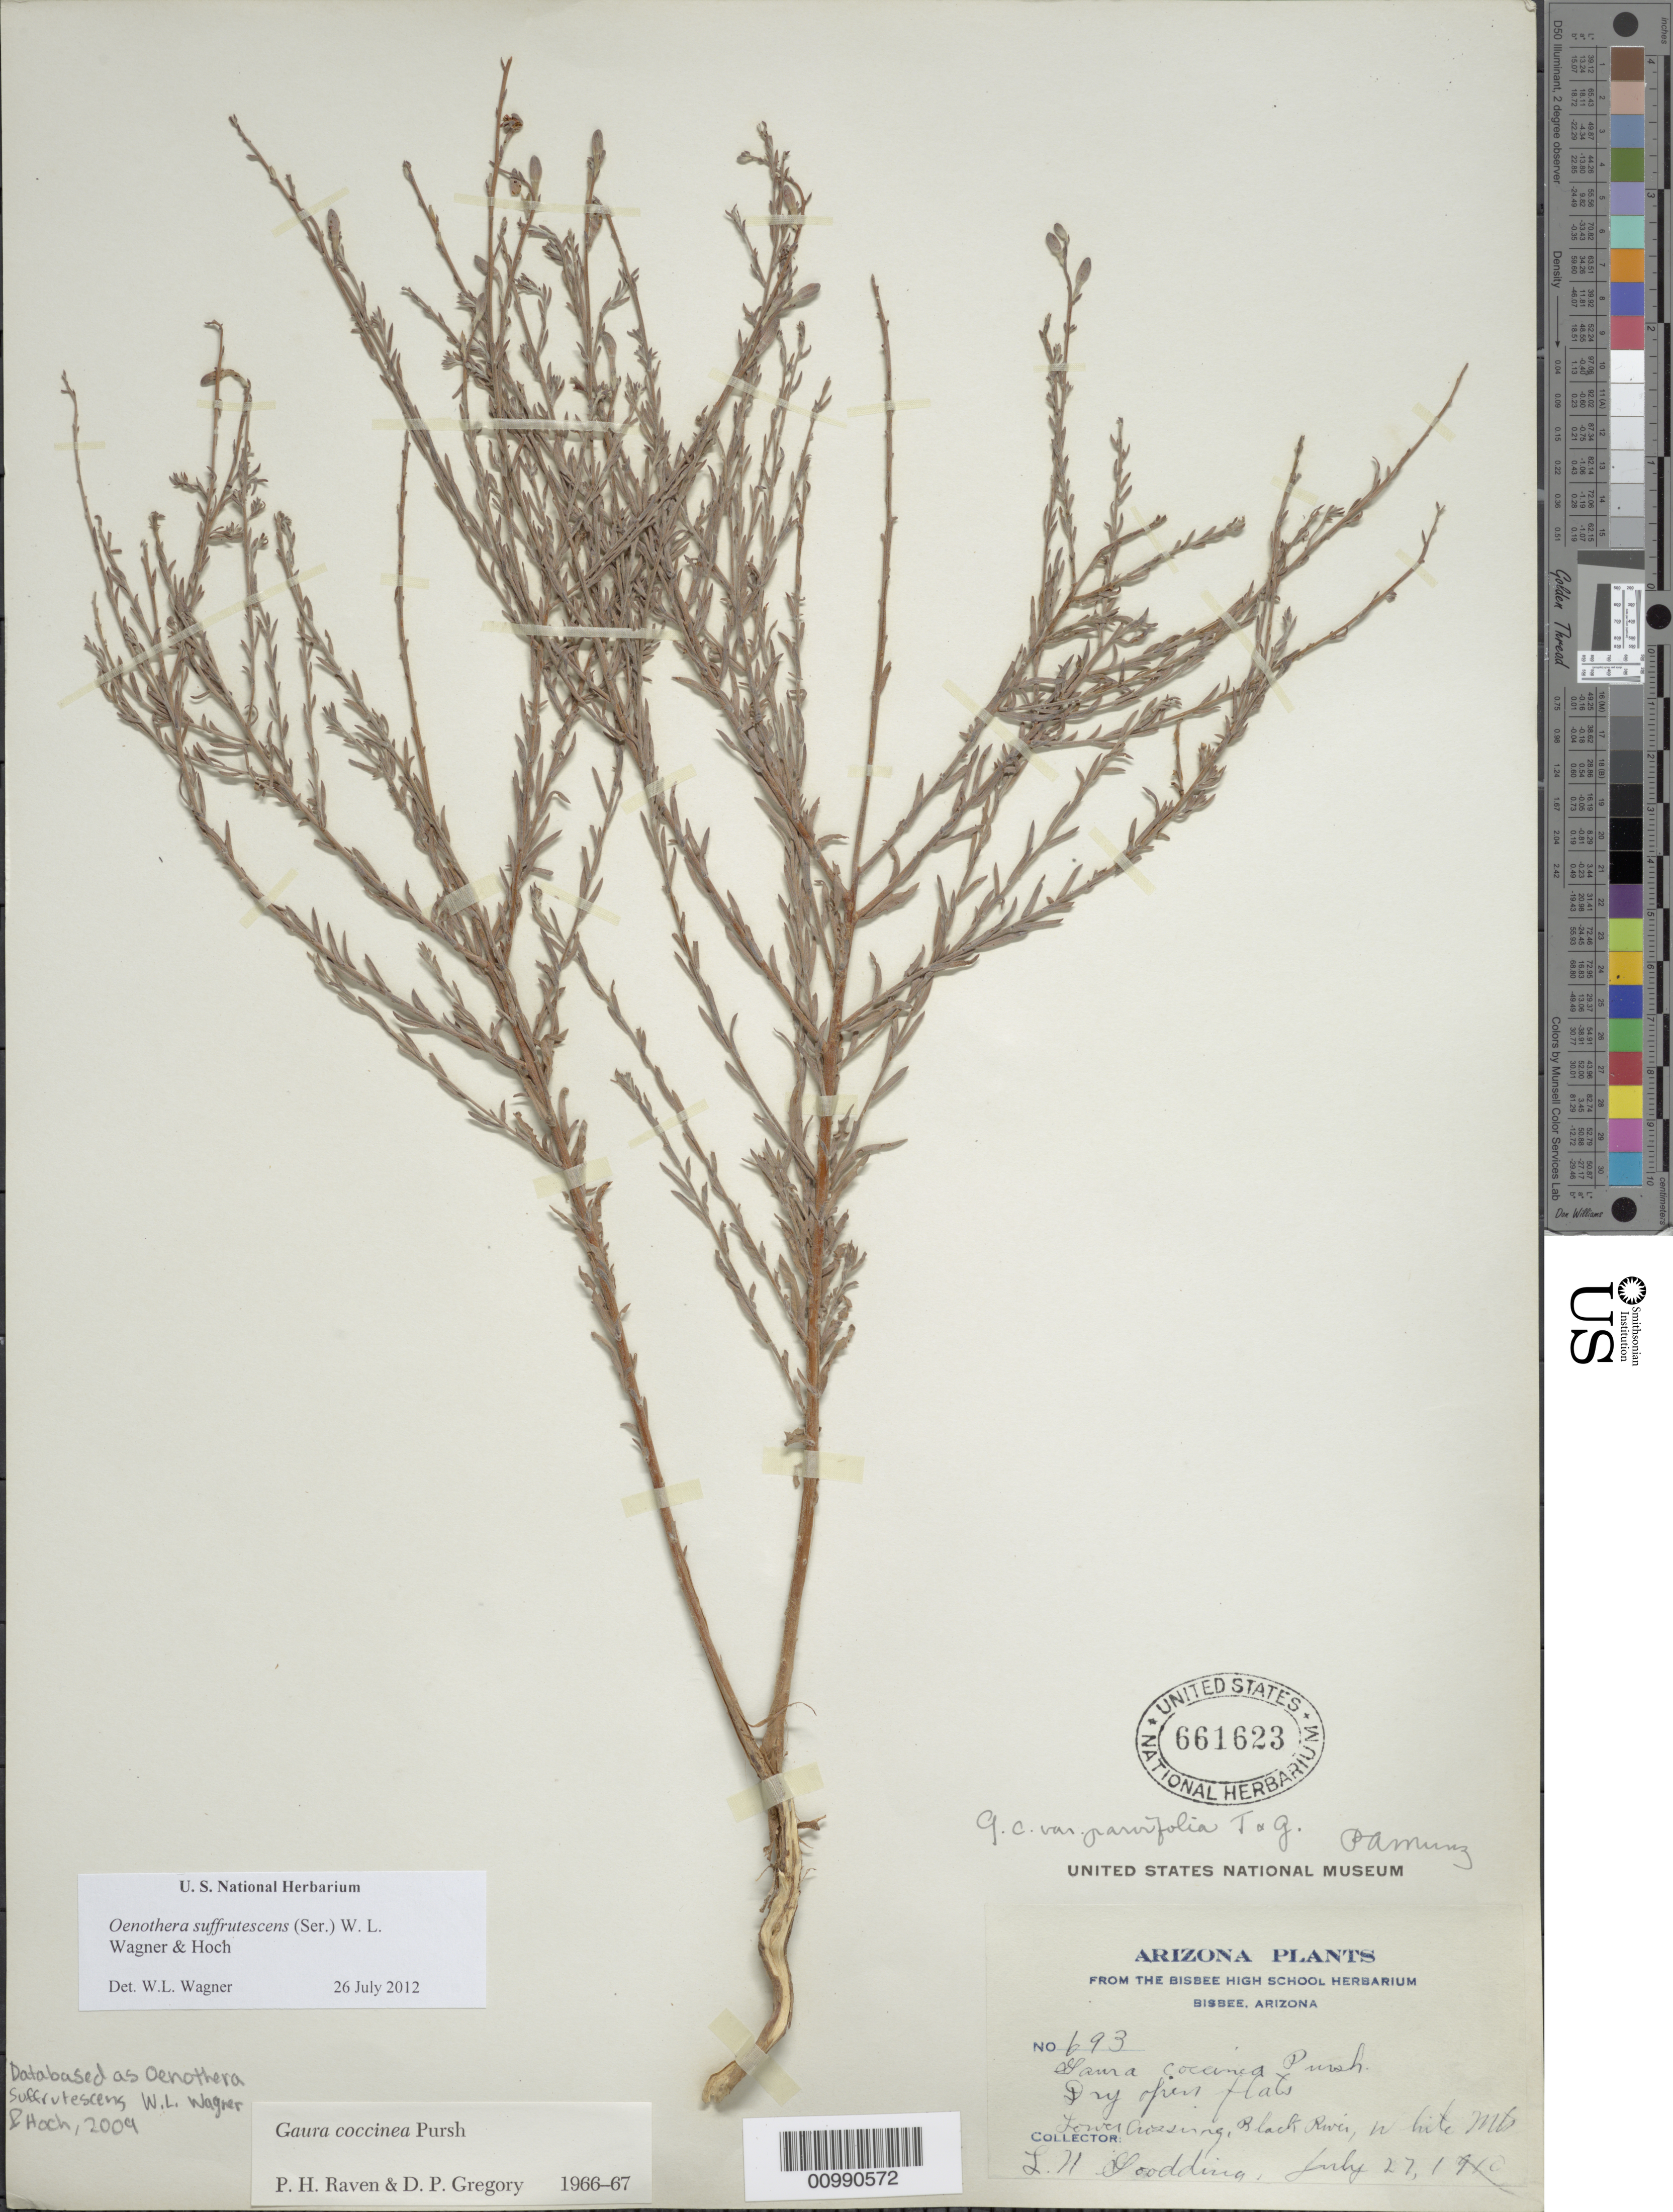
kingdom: Plantae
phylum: Tracheophyta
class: Magnoliopsida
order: Myrtales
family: Onagraceae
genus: Oenothera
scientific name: Oenothera suffrutescens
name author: (Ser.) W.L. Wagner & Hoch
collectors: L. N. Goodding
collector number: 693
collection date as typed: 27 Jul 1910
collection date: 1910-07-27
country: United States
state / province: Arizona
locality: White Mts.; Black River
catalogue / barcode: US 661623